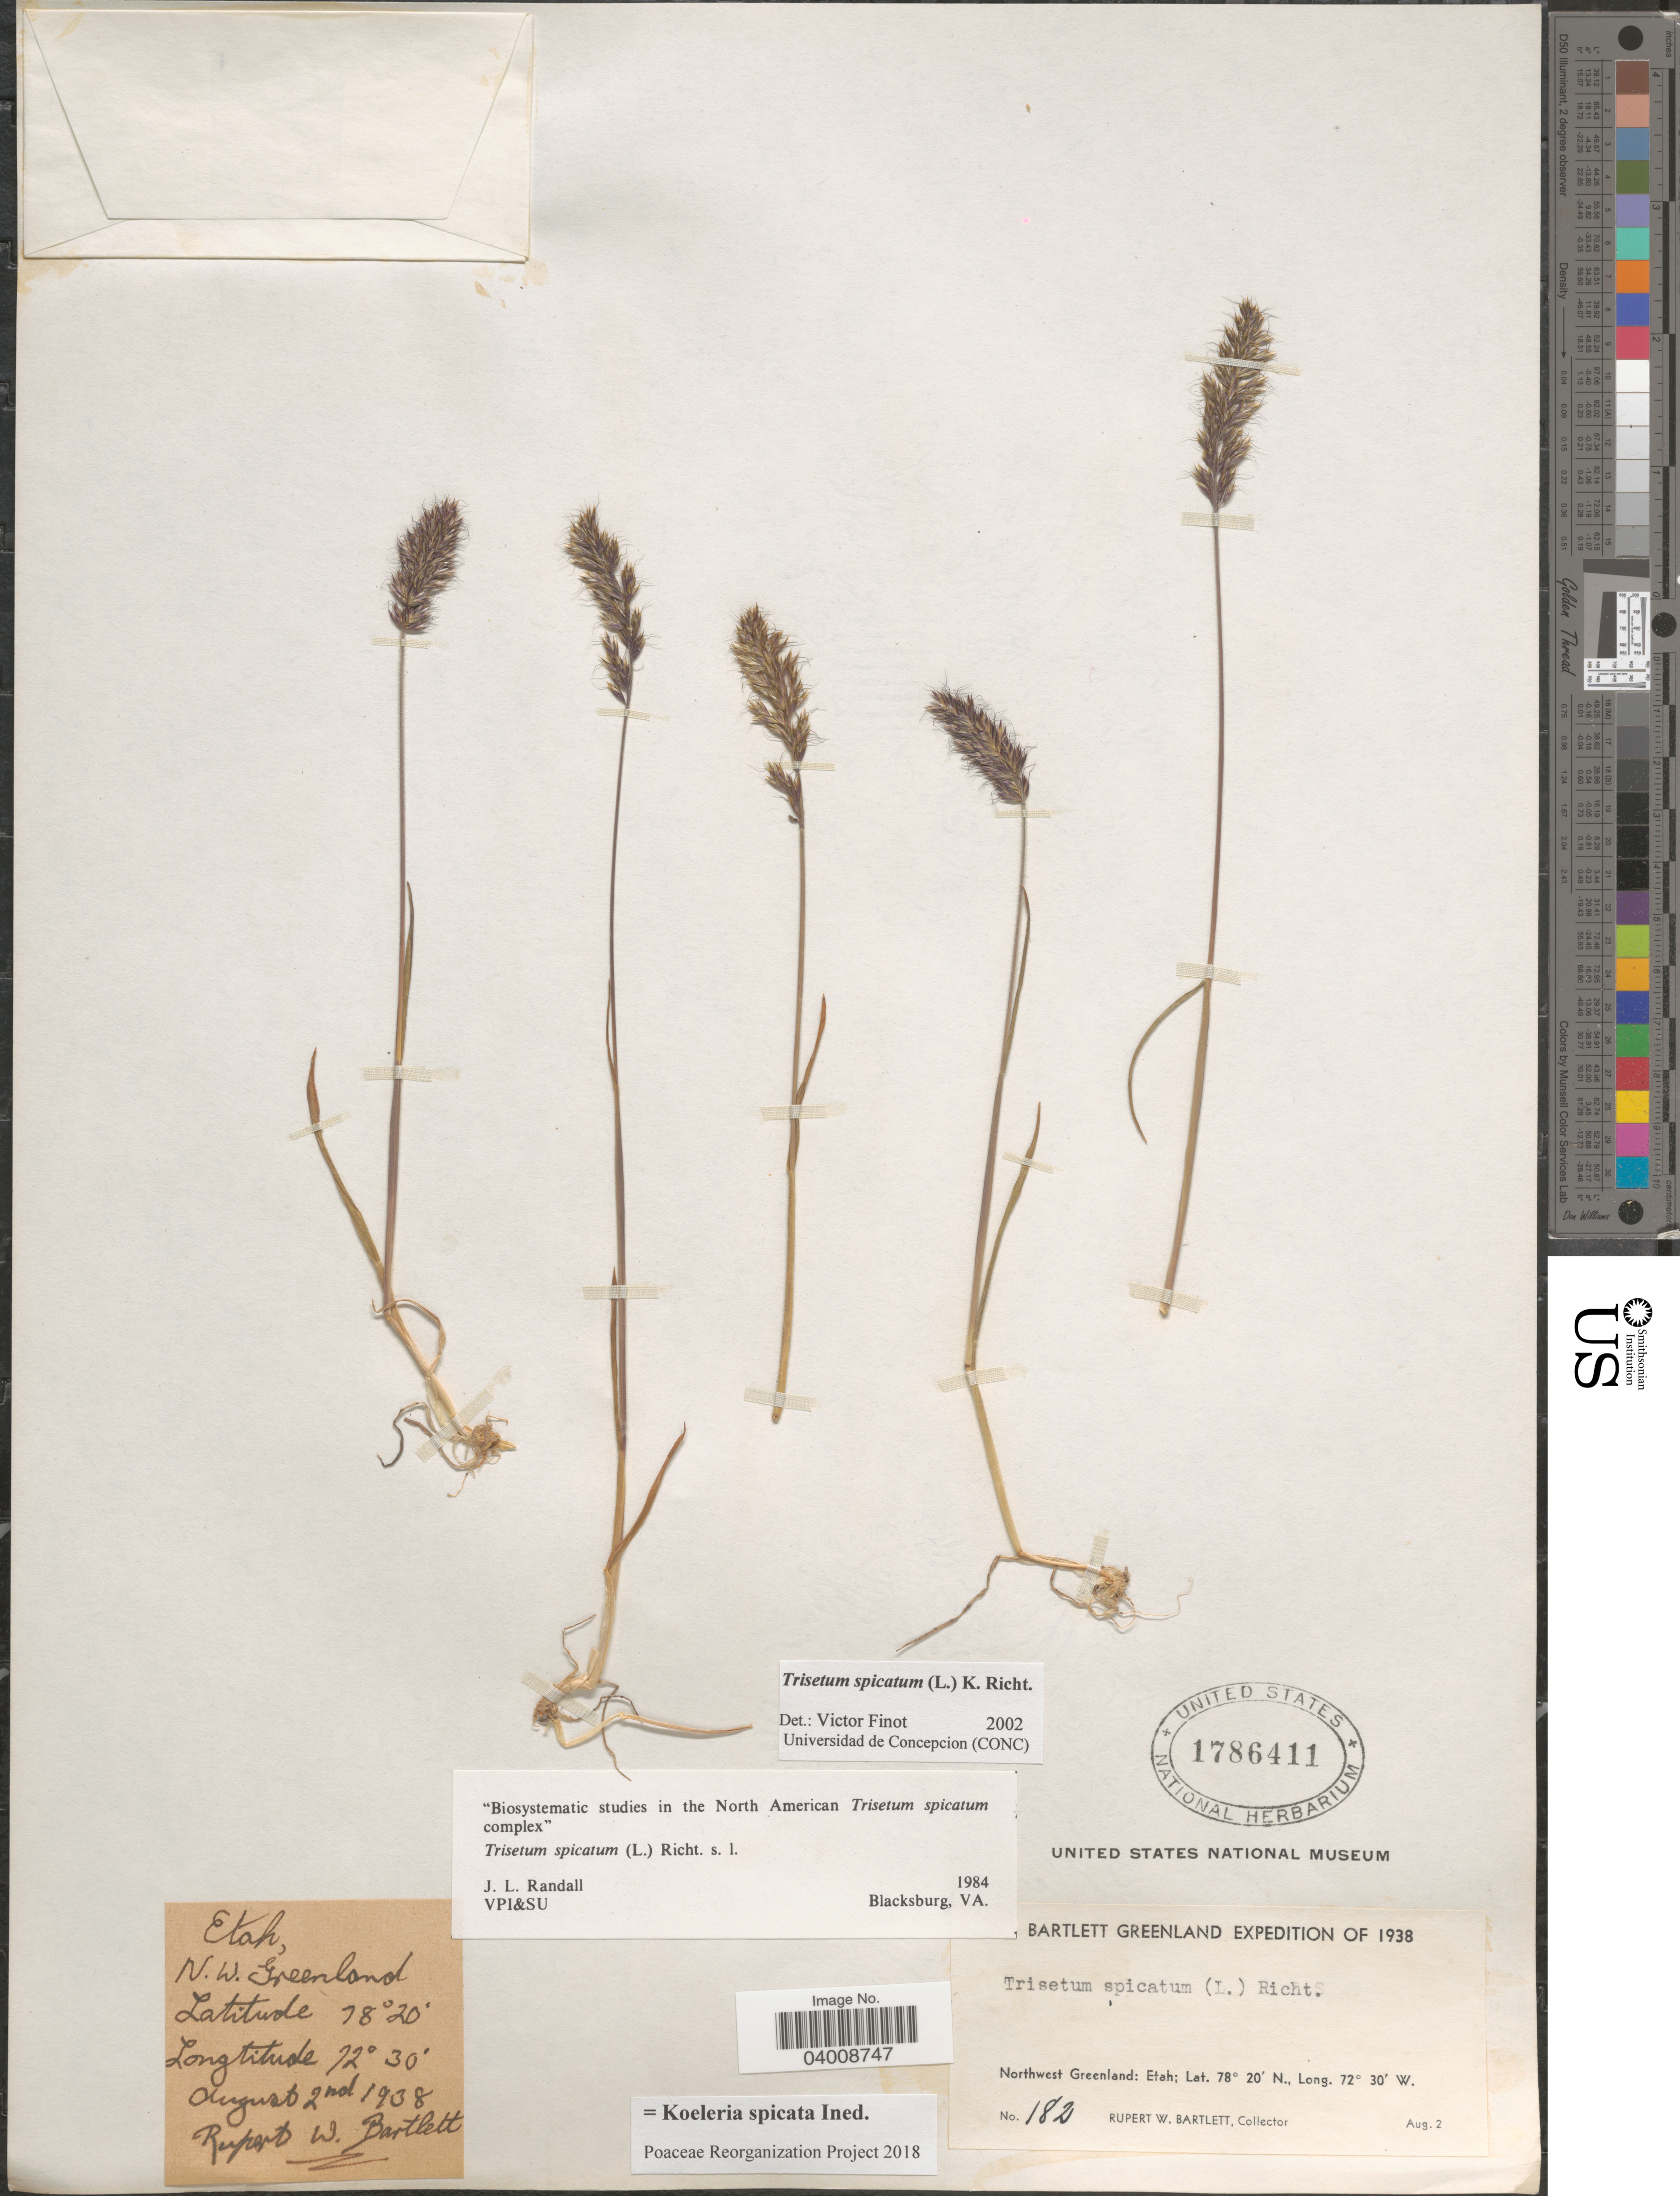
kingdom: Plantae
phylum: Tracheophyta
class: Liliopsida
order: Poales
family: Poaceae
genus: Koeleria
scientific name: Koeleria spicata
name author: (L.) Barberá et al.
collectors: R. W. Bartlett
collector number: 182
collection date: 1938-08-02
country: Greenland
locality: Etah, Northwest Greenland.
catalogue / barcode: US 1786411